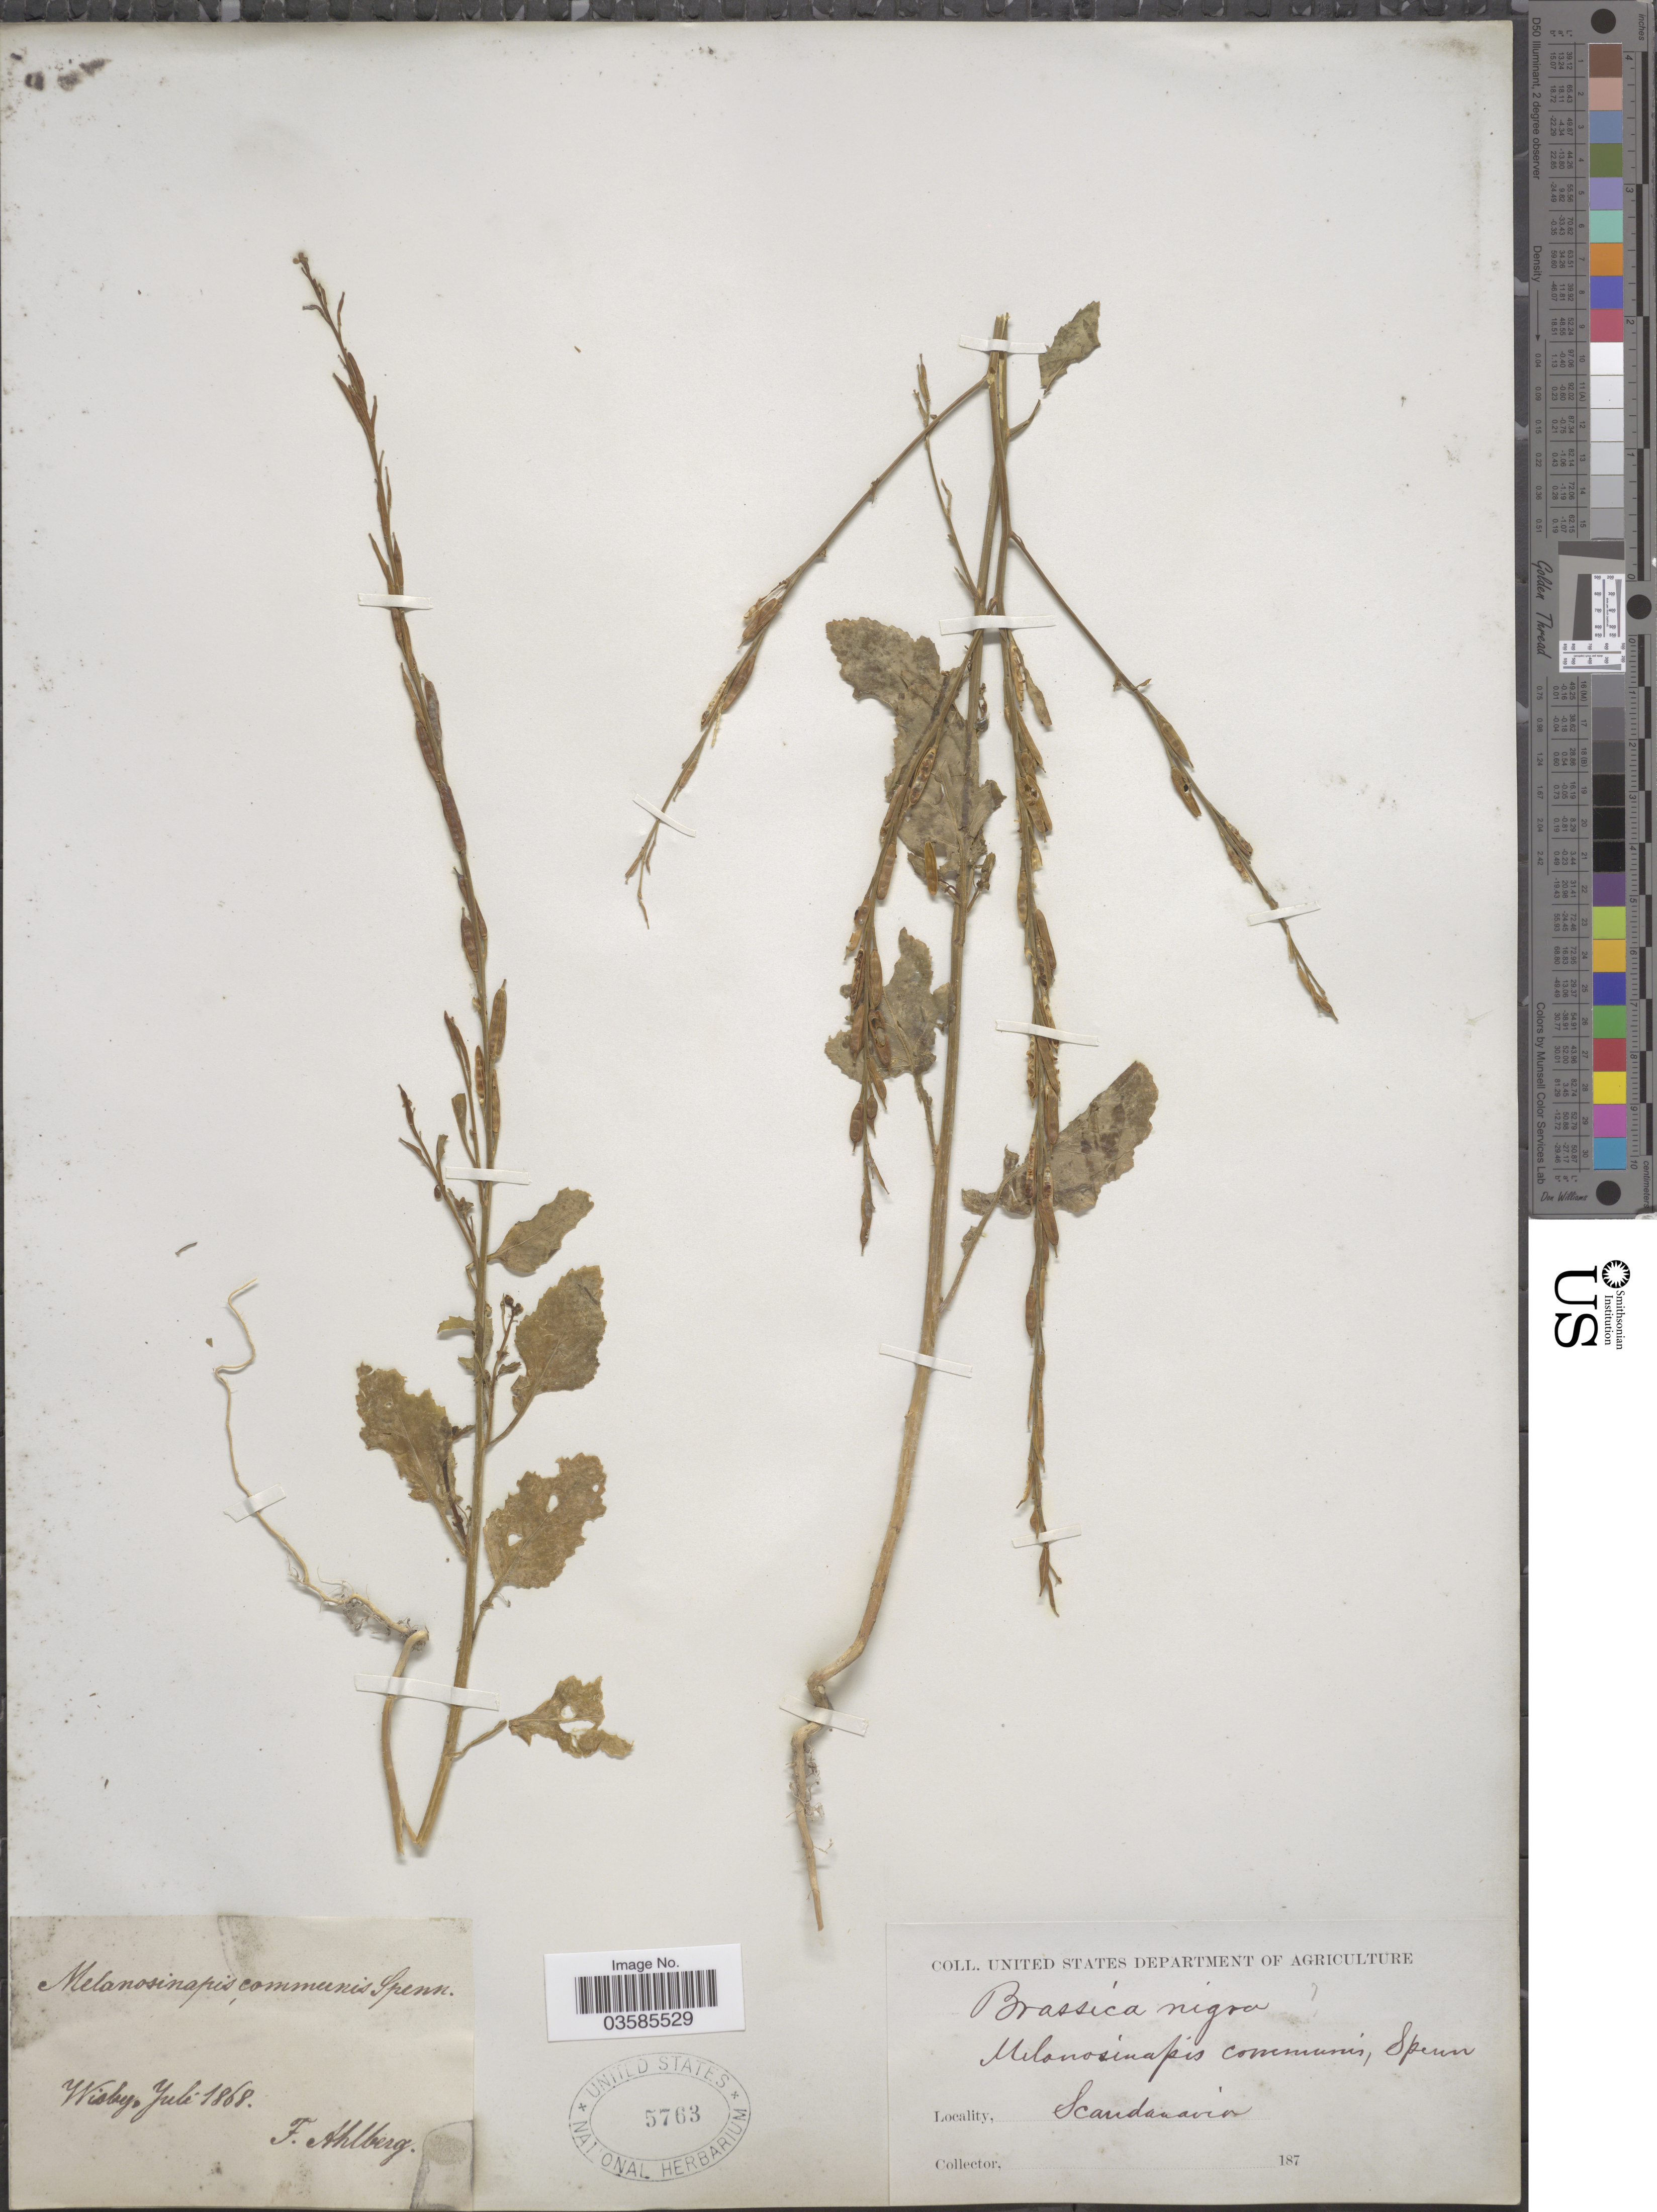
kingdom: Plantae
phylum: Tracheophyta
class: Magnoliopsida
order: Brassicales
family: Brassicaceae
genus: Brassica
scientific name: Brassica nigra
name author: (L.) W.D.J. Koch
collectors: F. Ahlberg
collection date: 1868-07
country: Sweden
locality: Scandanavia. Wisby.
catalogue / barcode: US 5763